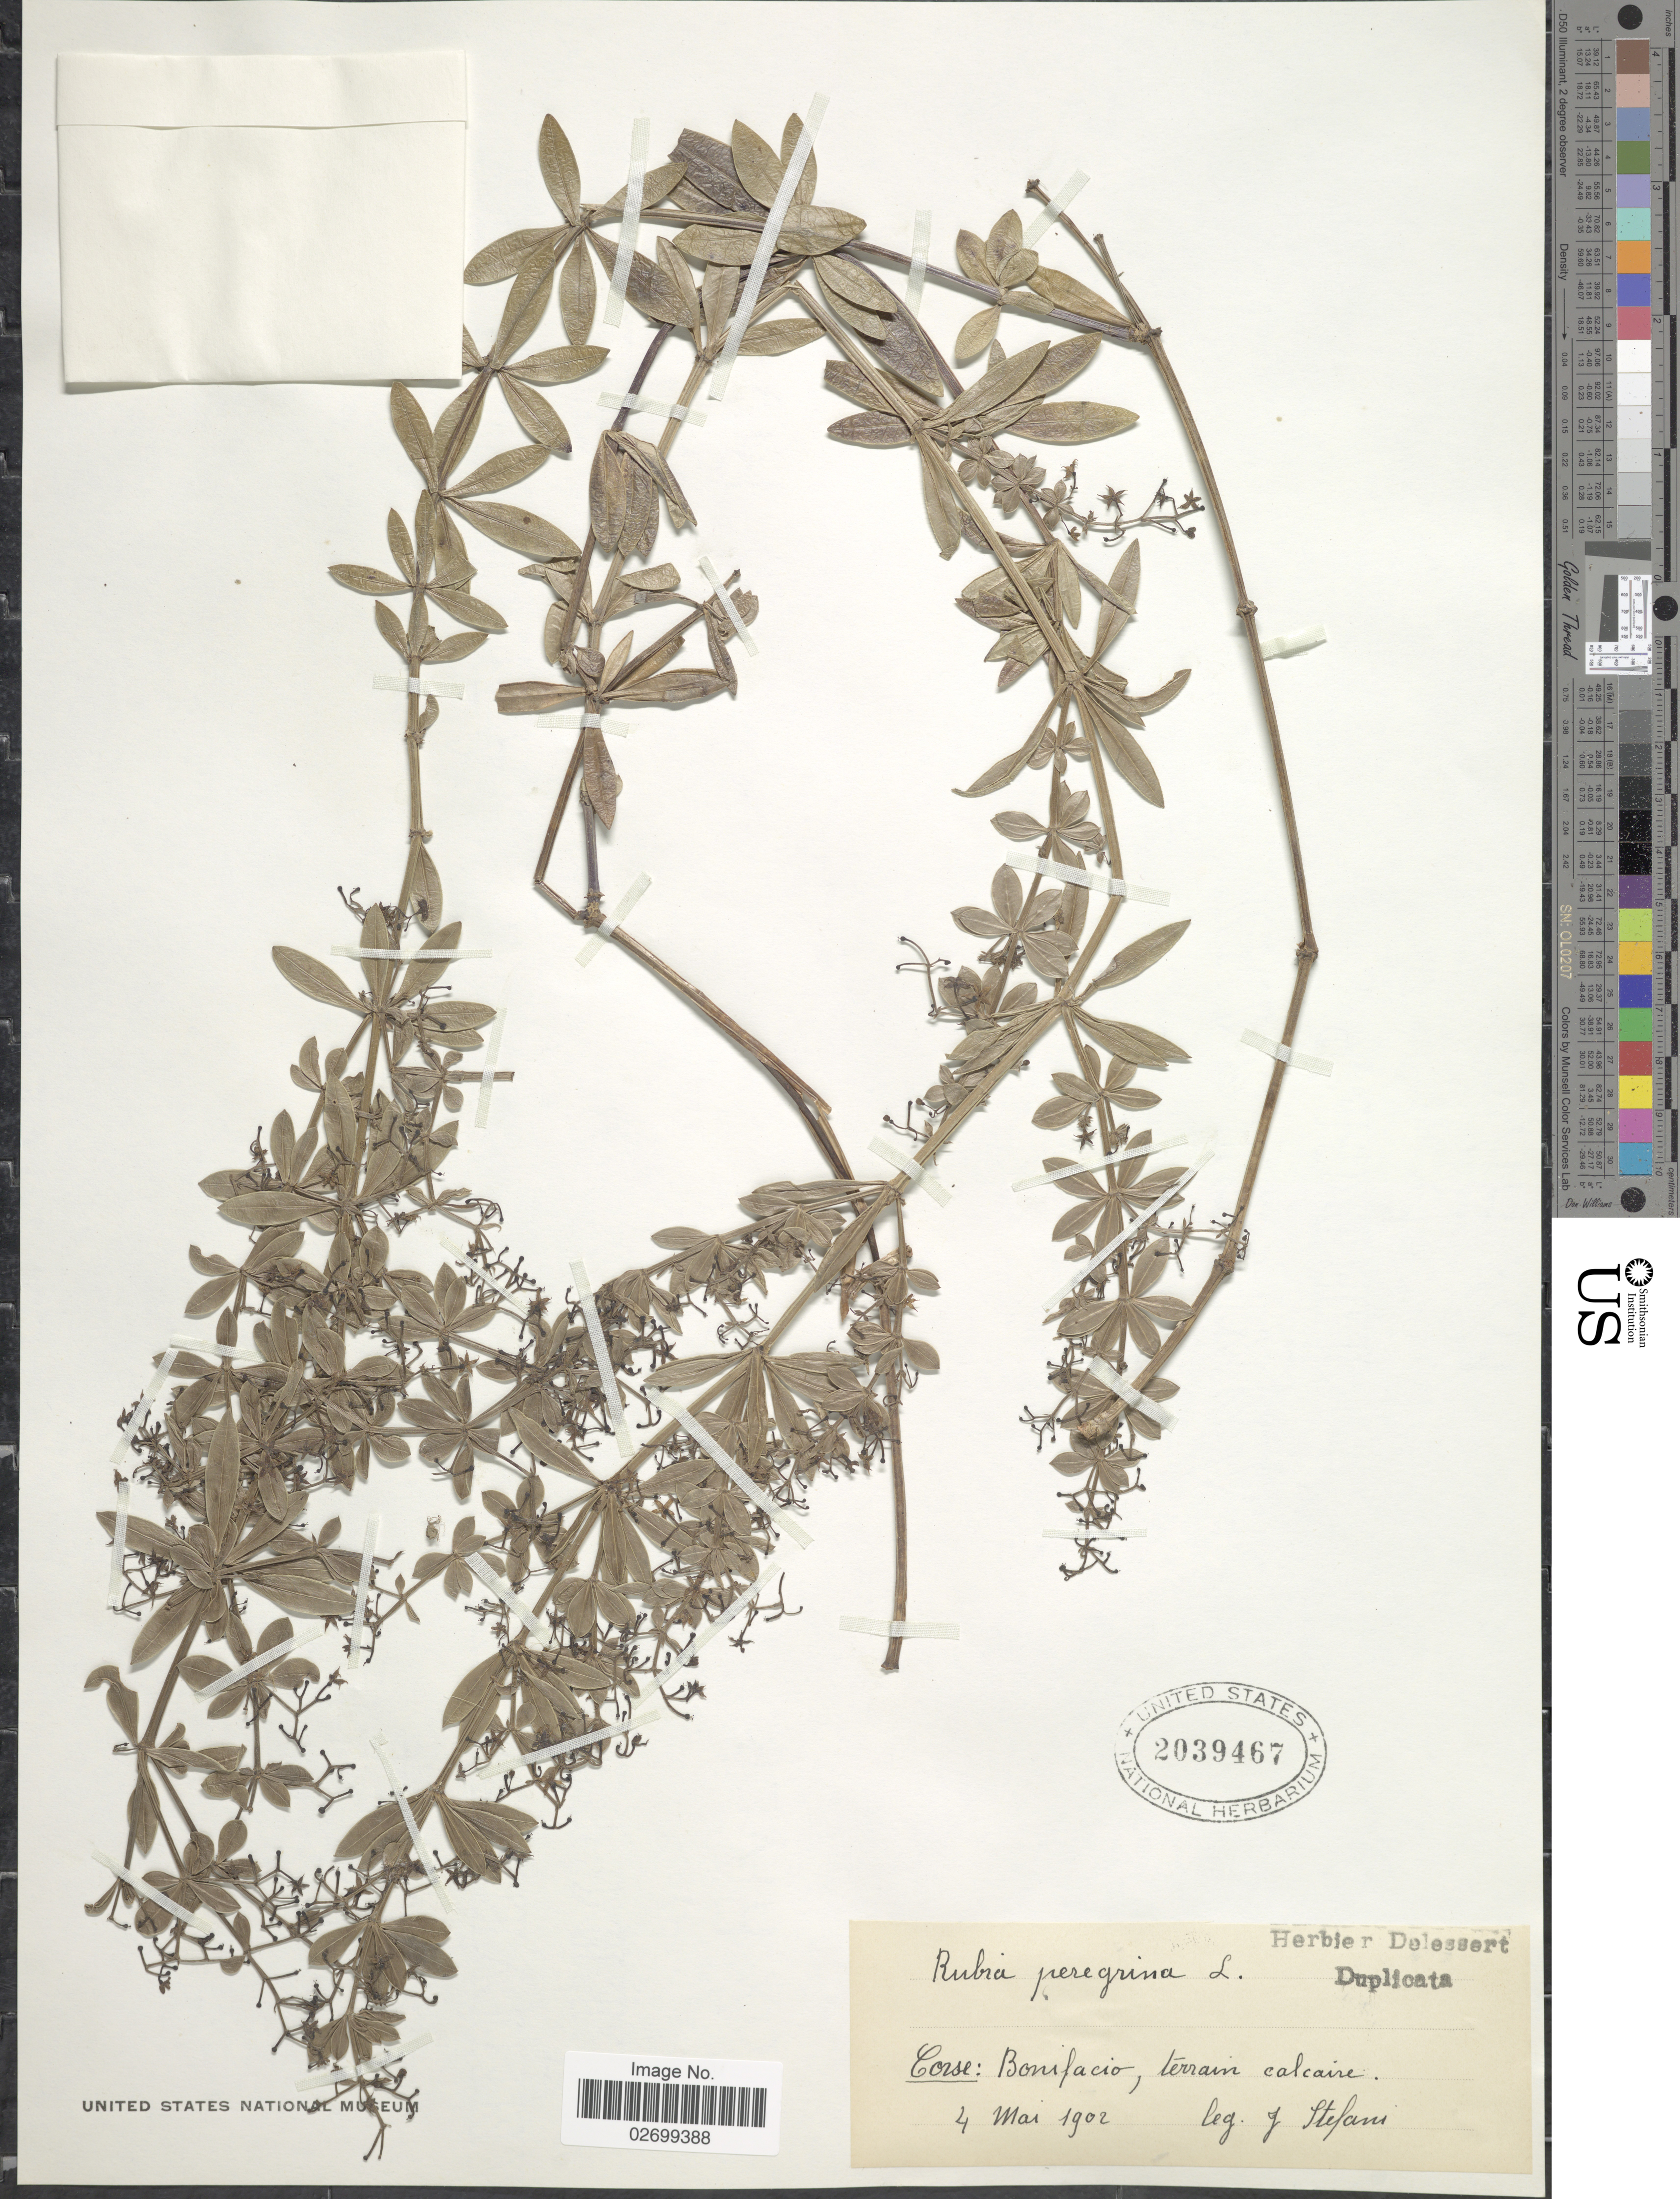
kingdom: Plantae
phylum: Tracheophyta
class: Magnoliopsida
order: Gentianales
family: Rubiaceae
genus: Rubia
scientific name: Rubia peregrina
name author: L.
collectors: J. Stefani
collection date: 1902-05-04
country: France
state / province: Corsica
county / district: Corse-du-Sud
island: Corse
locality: Corse: Bonifacio, terrain calcaire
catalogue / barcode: US 2039467